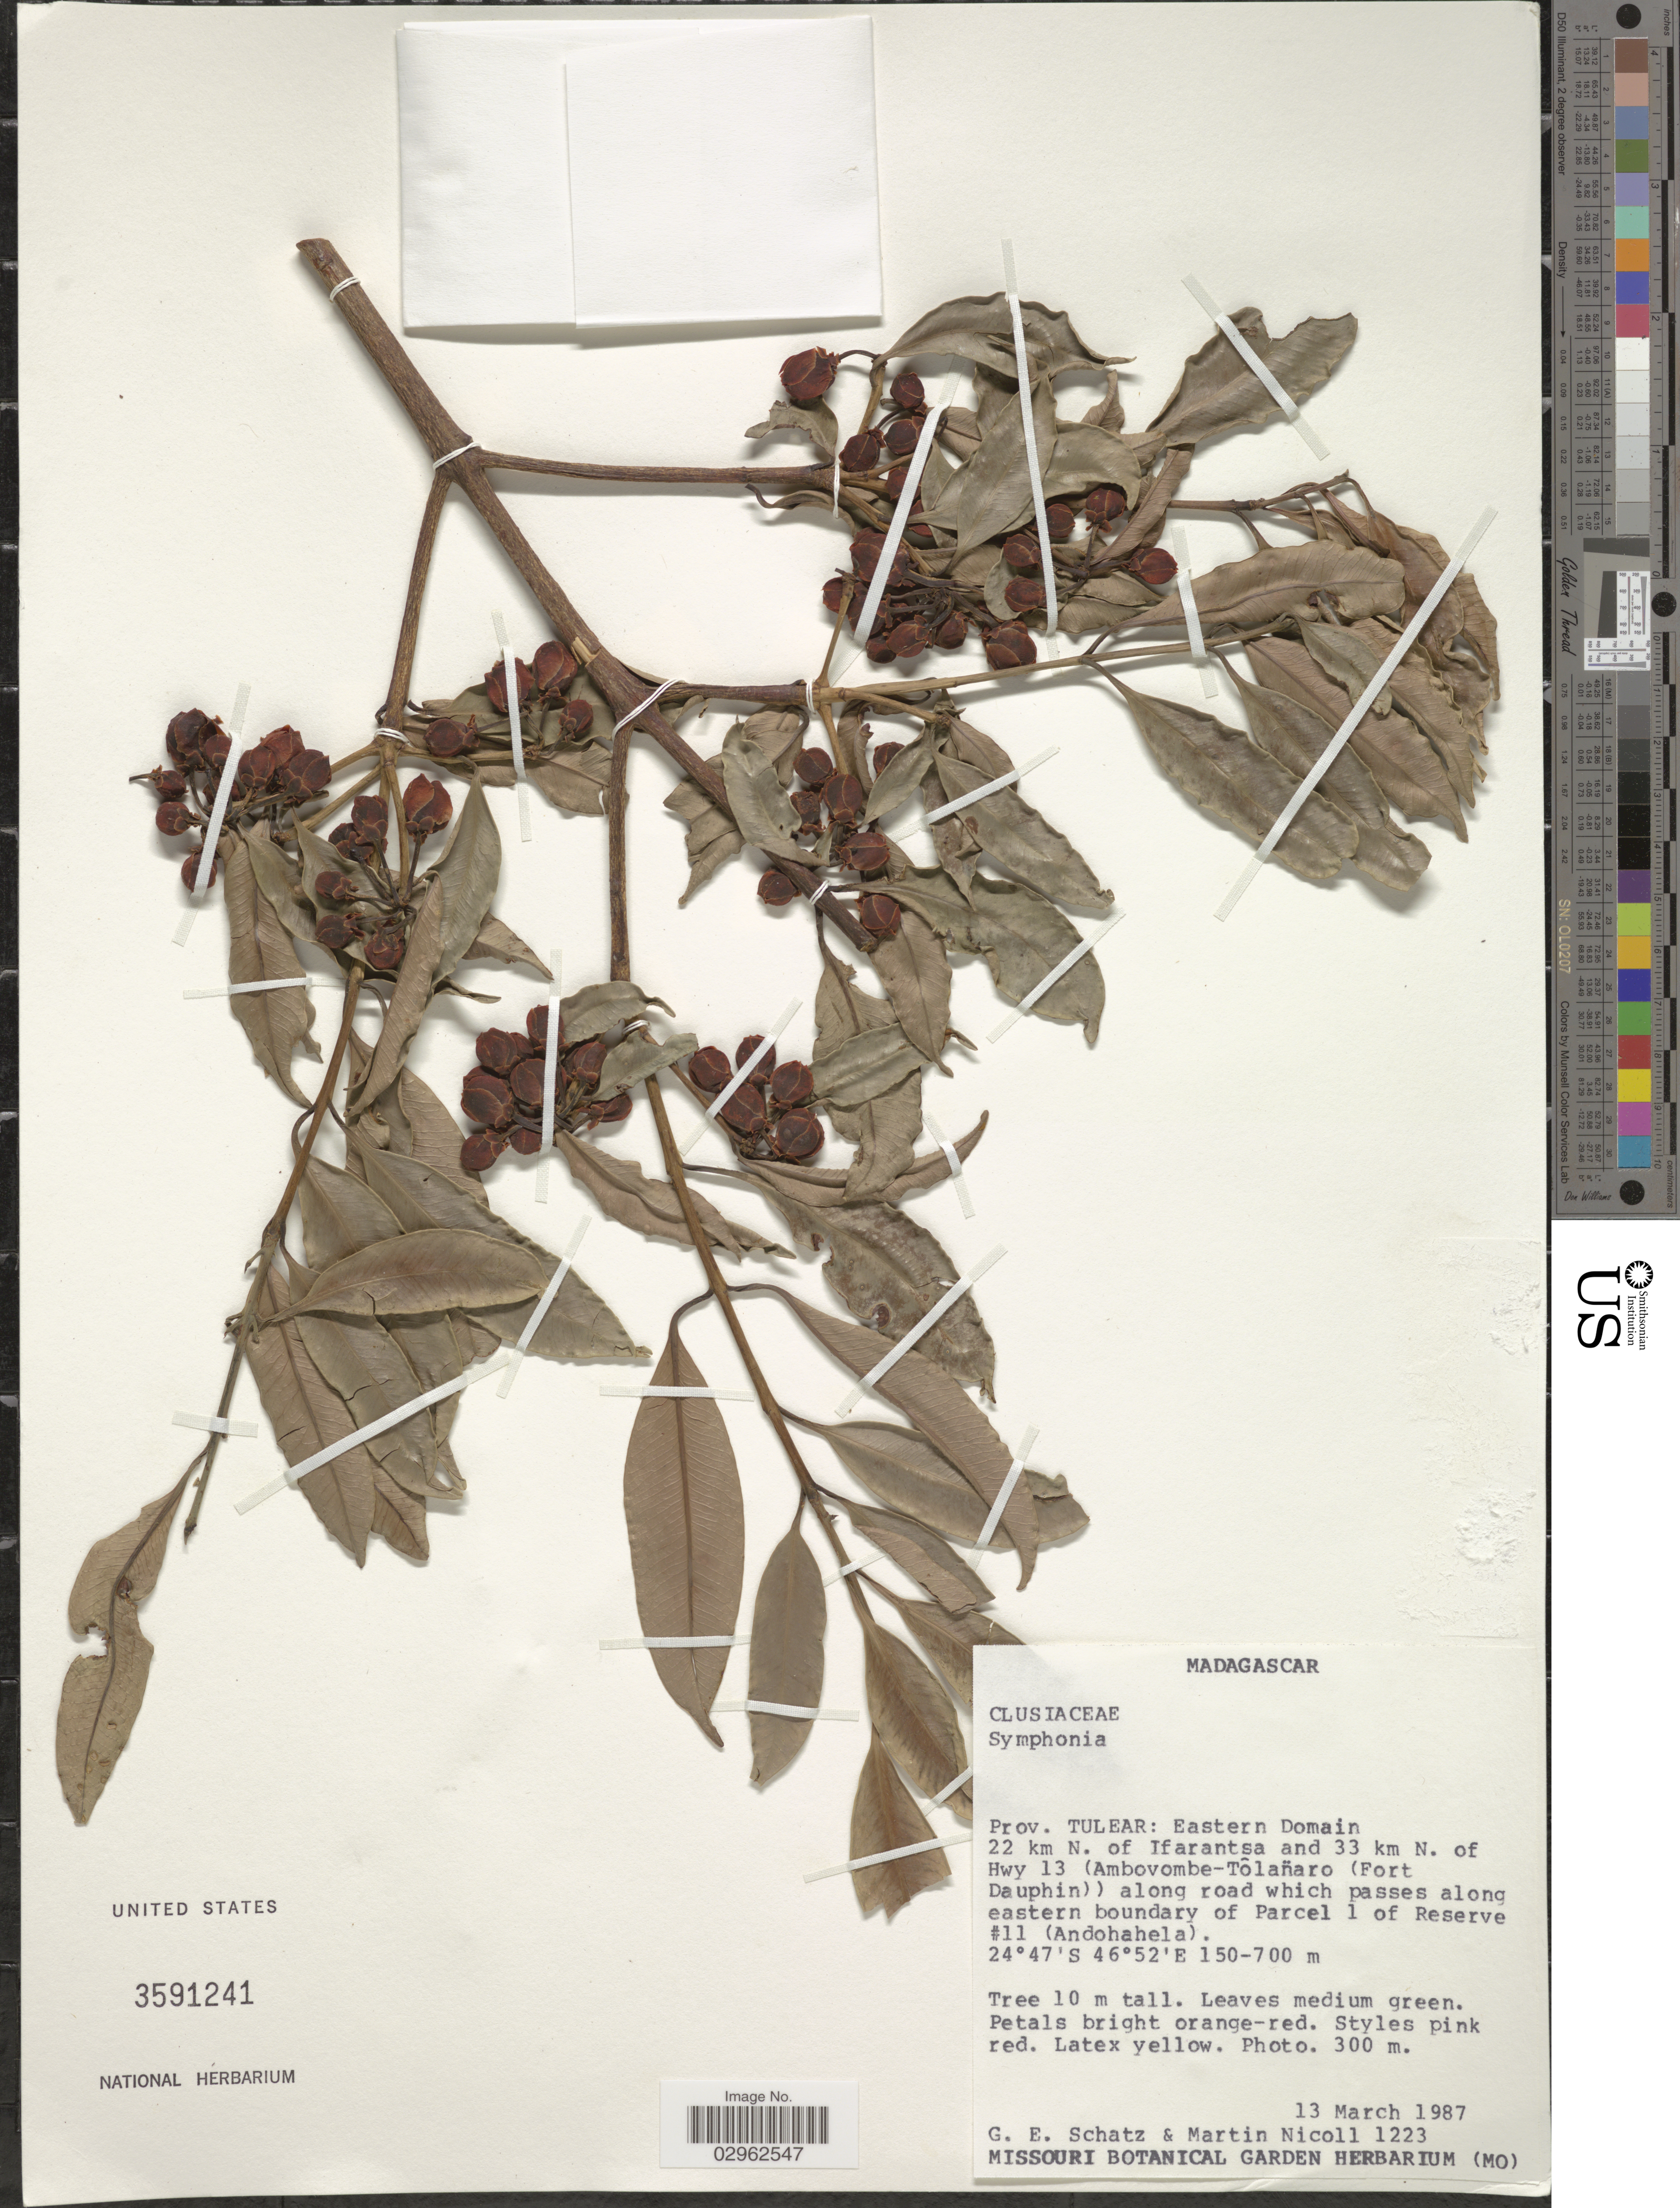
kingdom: Plantae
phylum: Tracheophyta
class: Magnoliopsida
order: Malpighiales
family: Clusiaceae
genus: Symphonia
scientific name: Symphonia sp.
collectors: G. Schatz & M. Nicoll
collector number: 1223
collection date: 1987-03-13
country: Madagascar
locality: Prov. Tulear: Eastern Domain 22 km N. of Ifarantsa and 33 km N. of Hwy 13 (Ambovombe-Tôlañaro (Fort Dauphin) along road wich passes along eastern boundary of Parcel 1 of Reserve #11 (Andohahela).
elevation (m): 150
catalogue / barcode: US 3591241